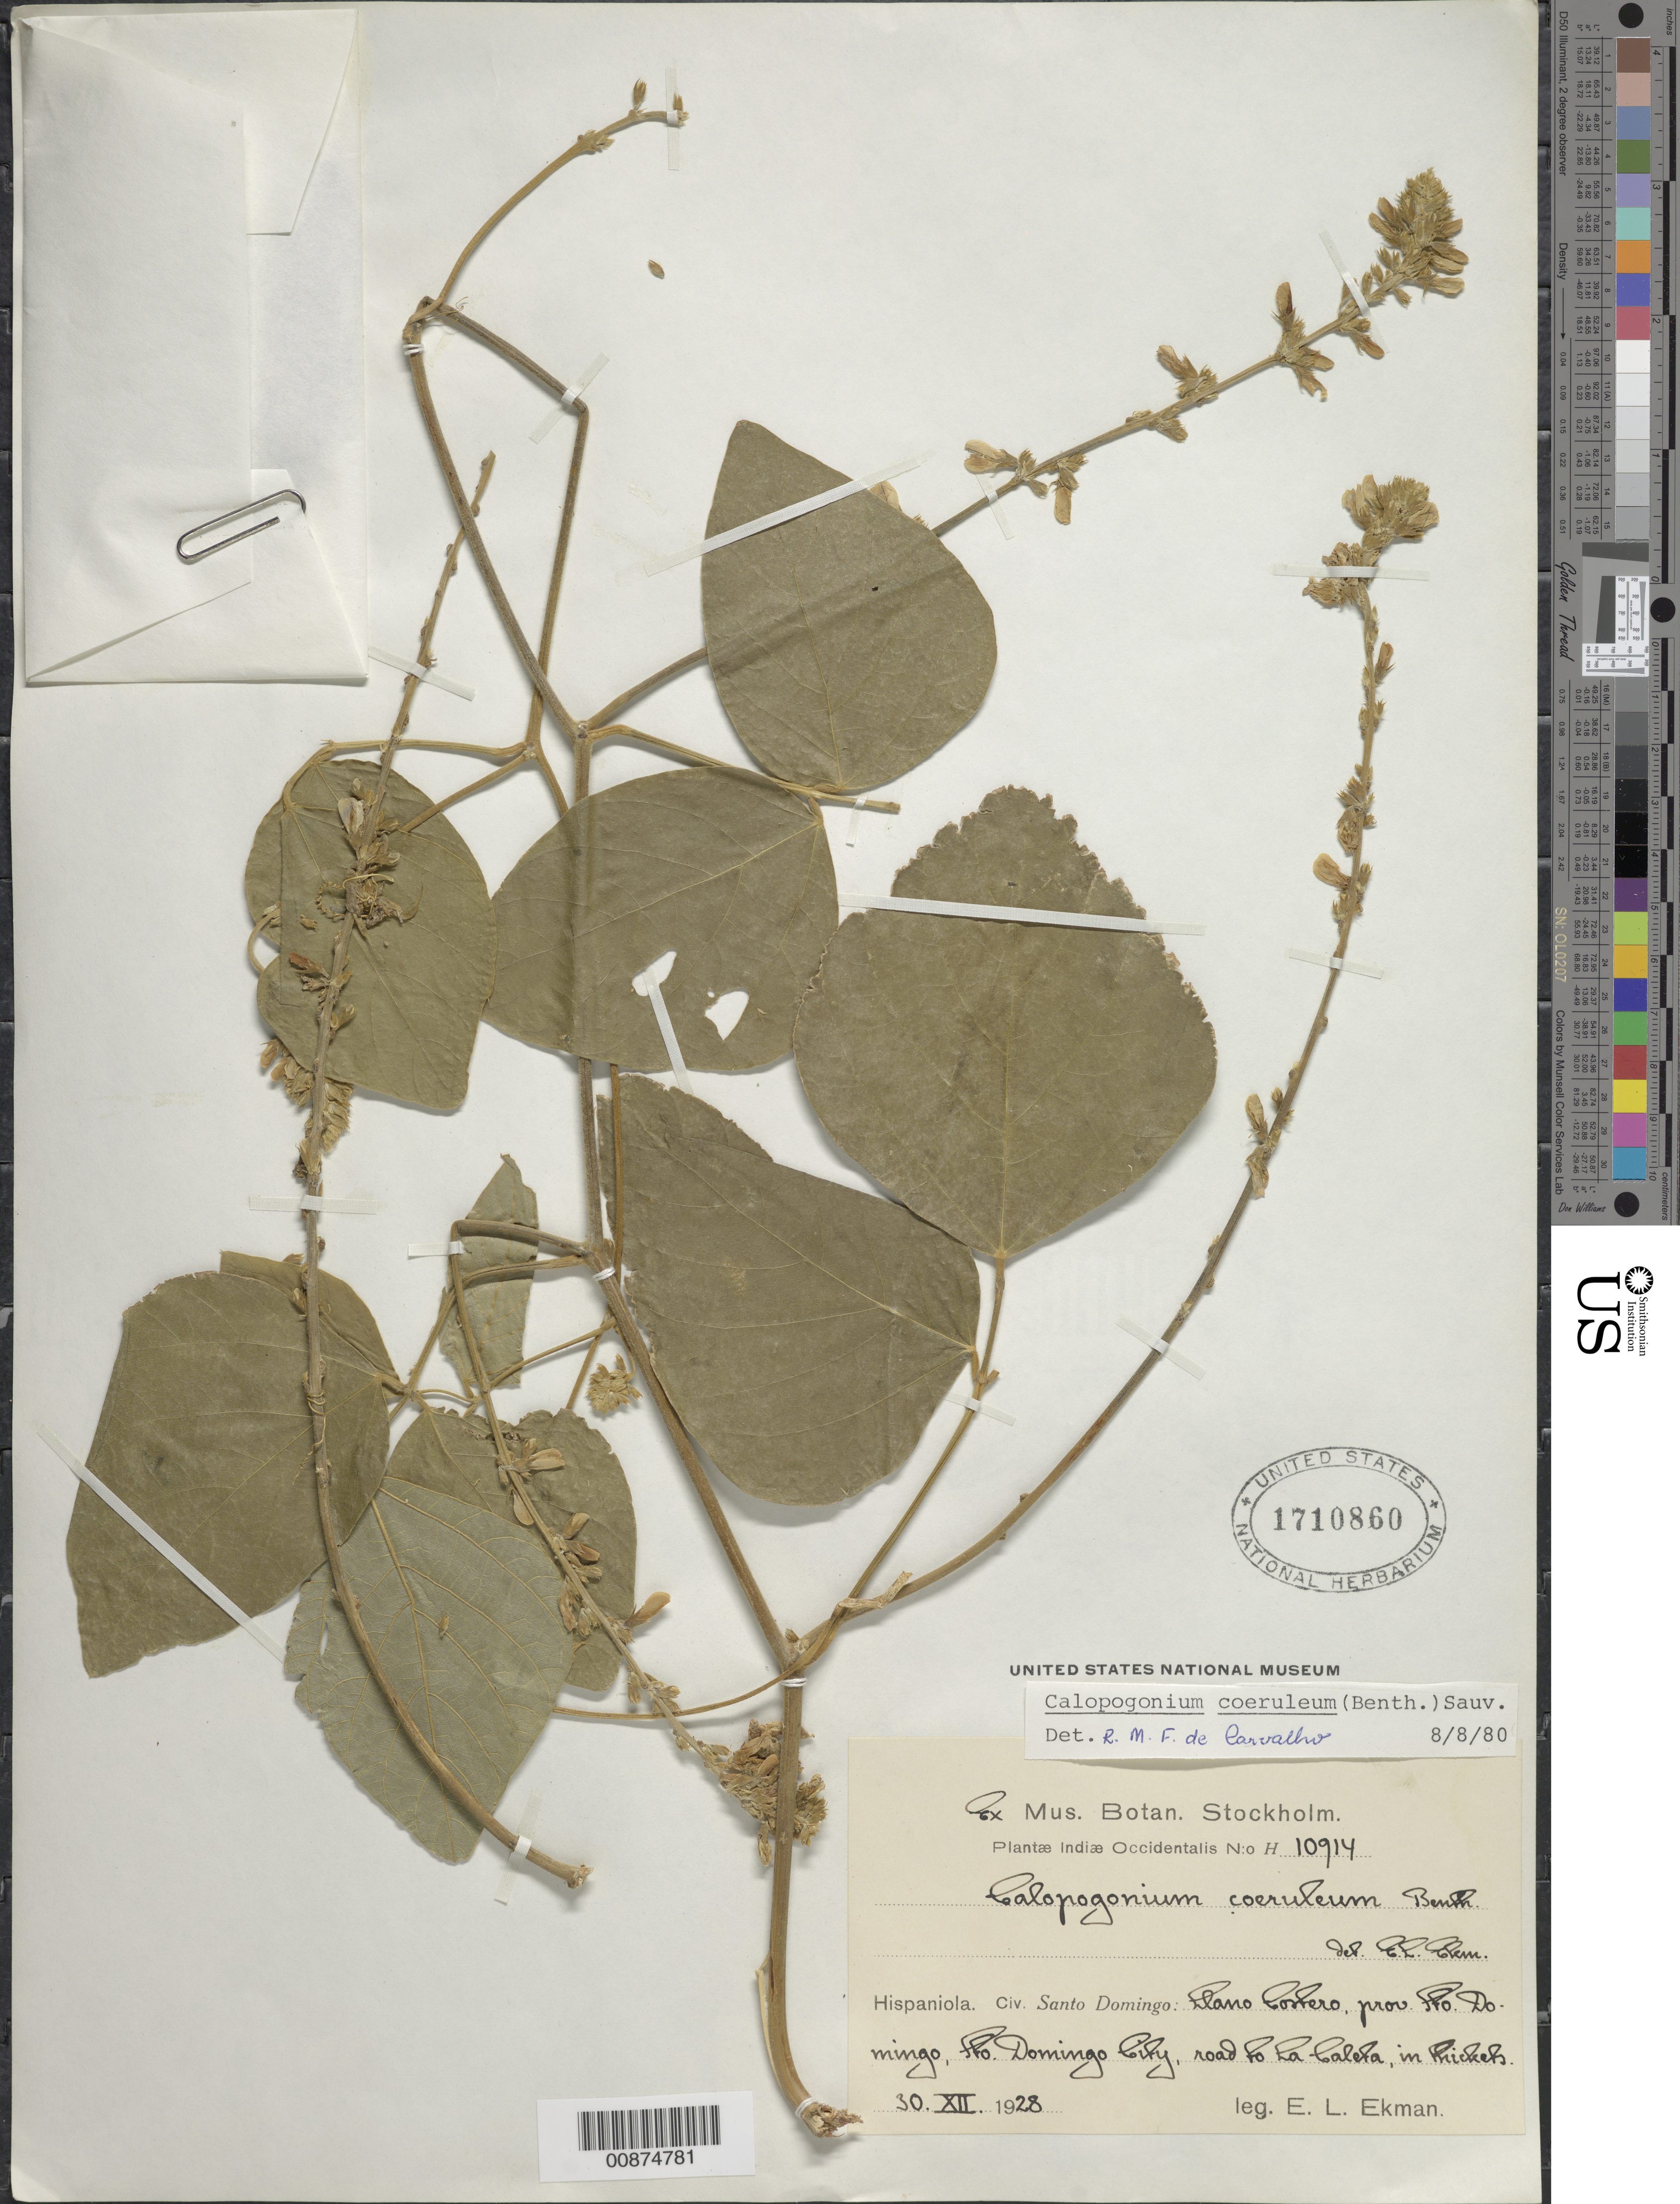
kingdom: Plantae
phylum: Tracheophyta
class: Magnoliopsida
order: Fabales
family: Fabaceae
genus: Calopogonium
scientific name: Calopogonium caeruleum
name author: (Benth.) C. Wright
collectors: E. L. Ekman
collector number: H 10914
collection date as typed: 30 Dec 1928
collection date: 1928-12-30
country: Dominican Republic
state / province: Distrito Nacional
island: Hispaniola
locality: Llano Costero, prov. Sto. Domingo (obsolete), Sto. Domingo City, road to La Caleta.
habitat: In thickets.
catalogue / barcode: US 1710860